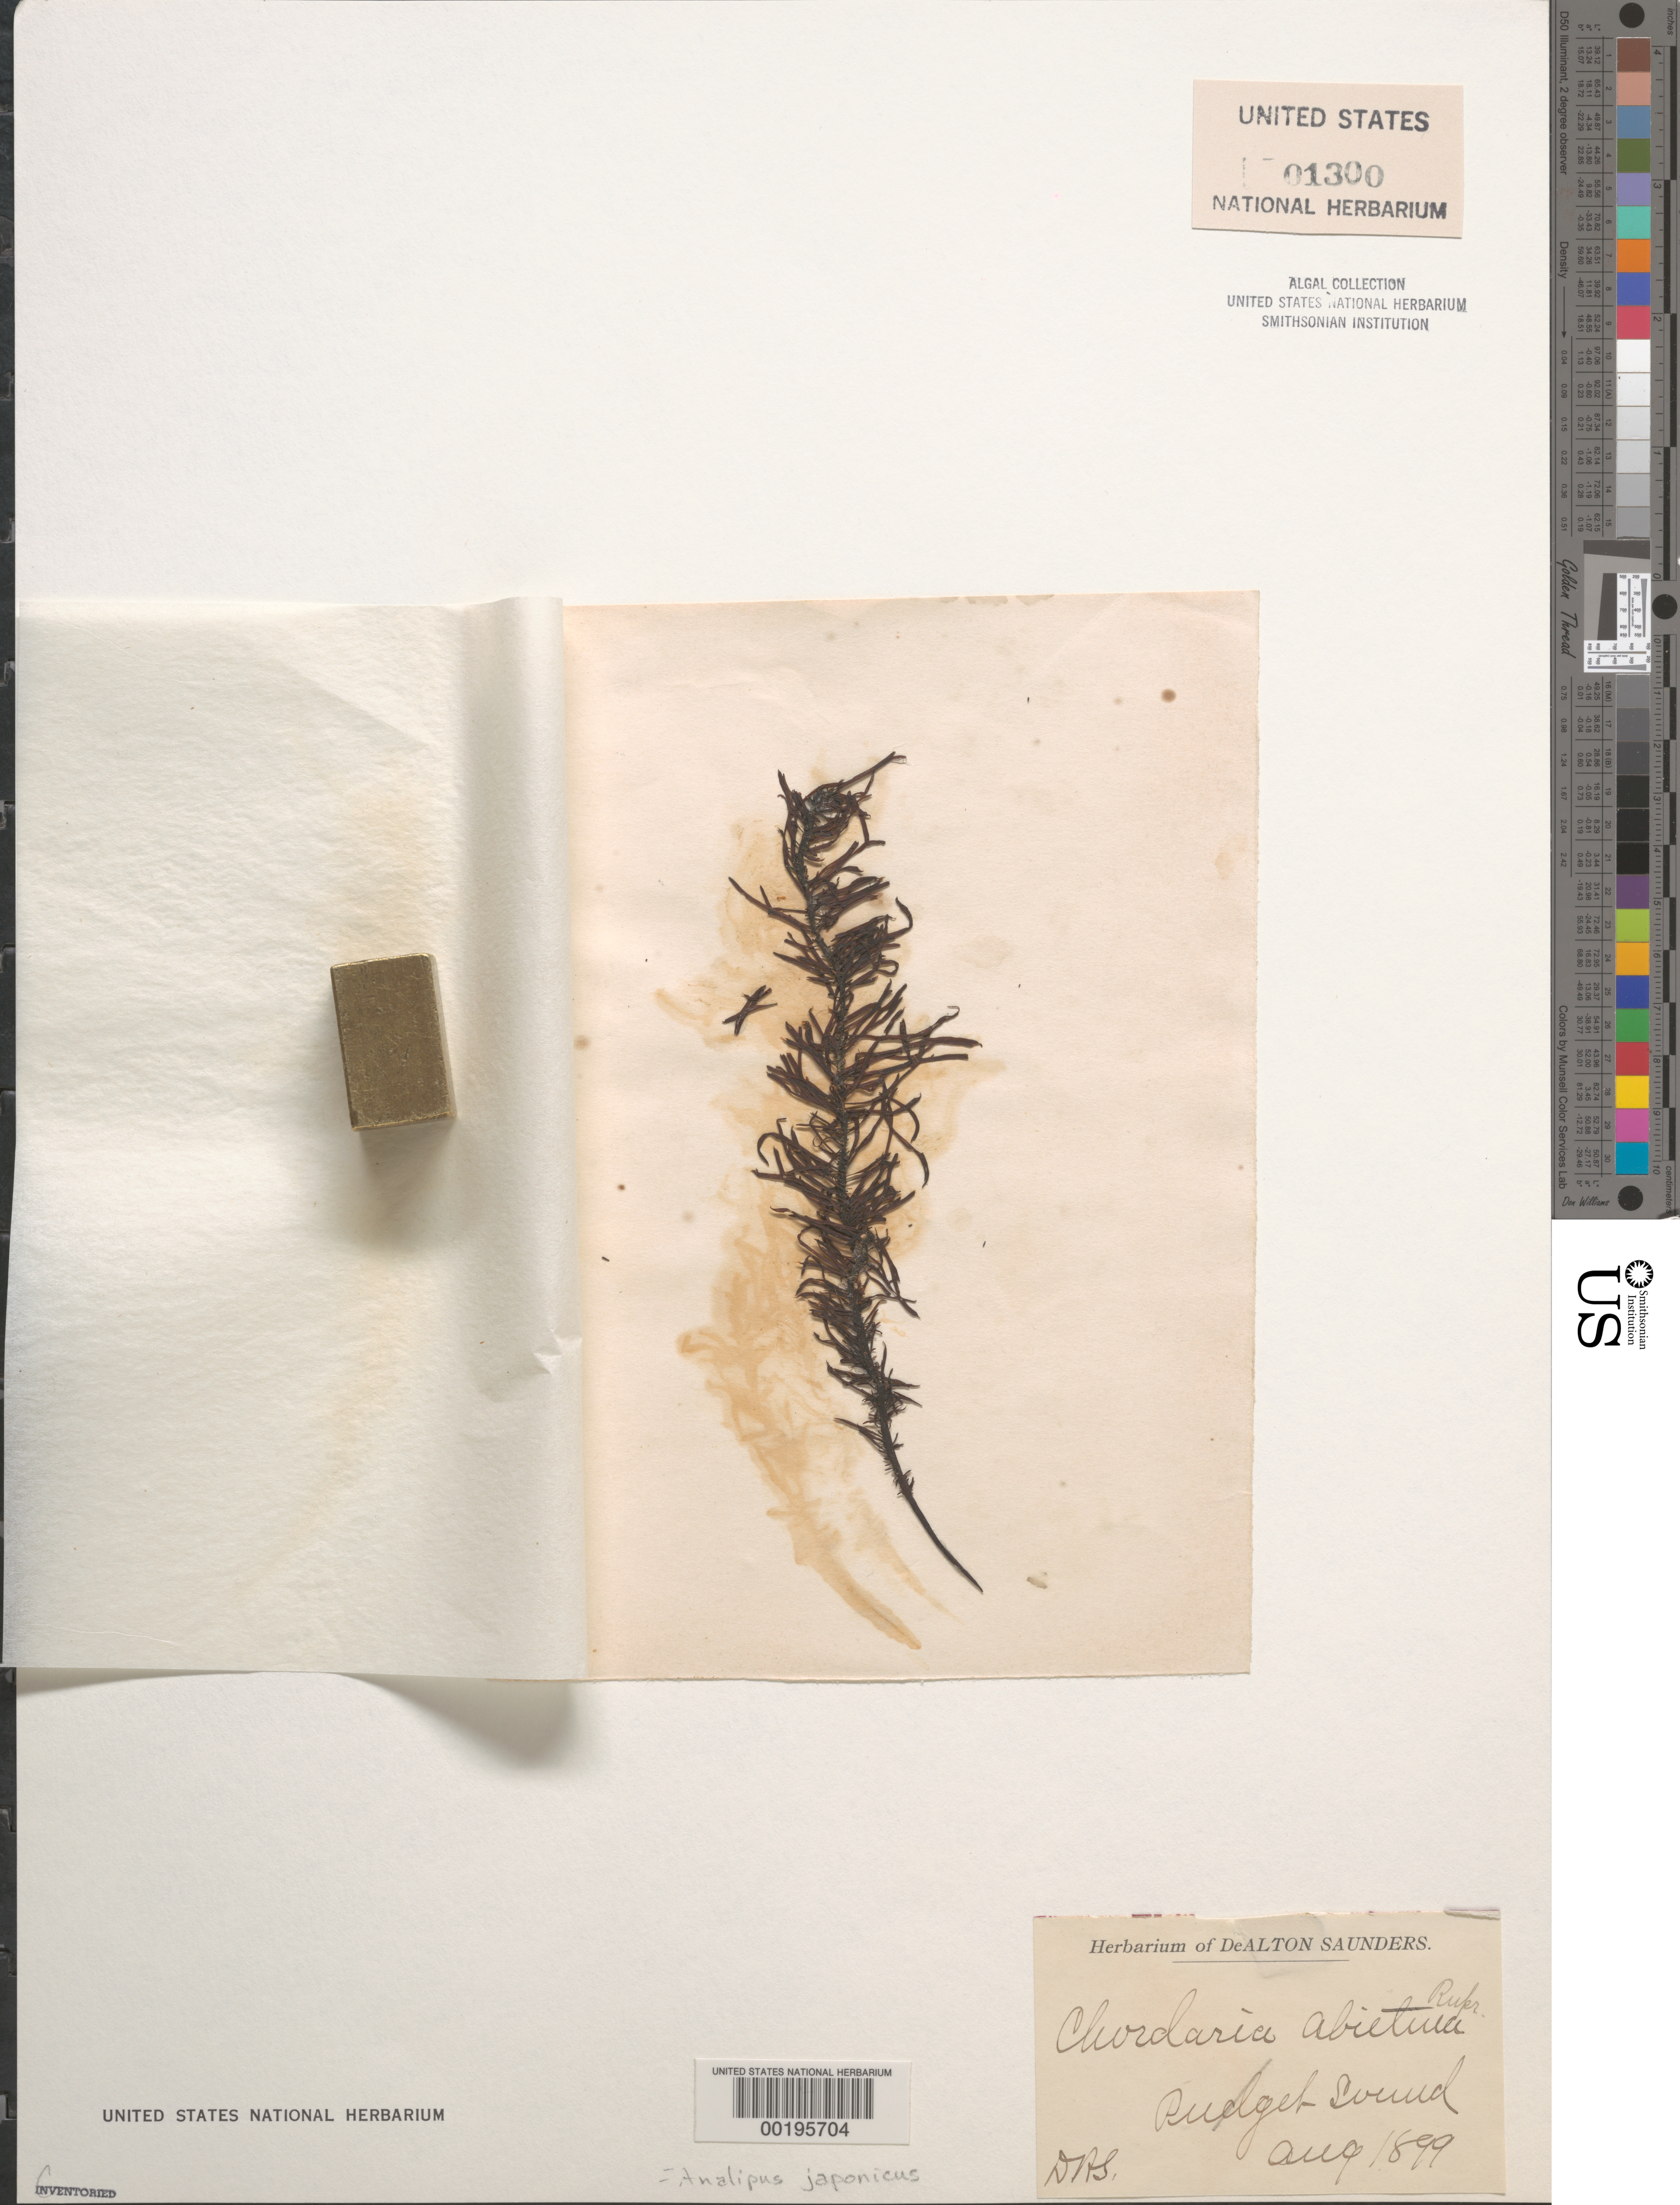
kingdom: Chromista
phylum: Ochrophyta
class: Phaeophyceae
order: Ectocarpales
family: Chordariaceae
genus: Analipus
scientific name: Analipus japonicus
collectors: D. Saunders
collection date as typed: Aug 1899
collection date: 1899-08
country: United States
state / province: Washington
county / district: King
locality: Puget Sound (Pudget Sound)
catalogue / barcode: US 1300